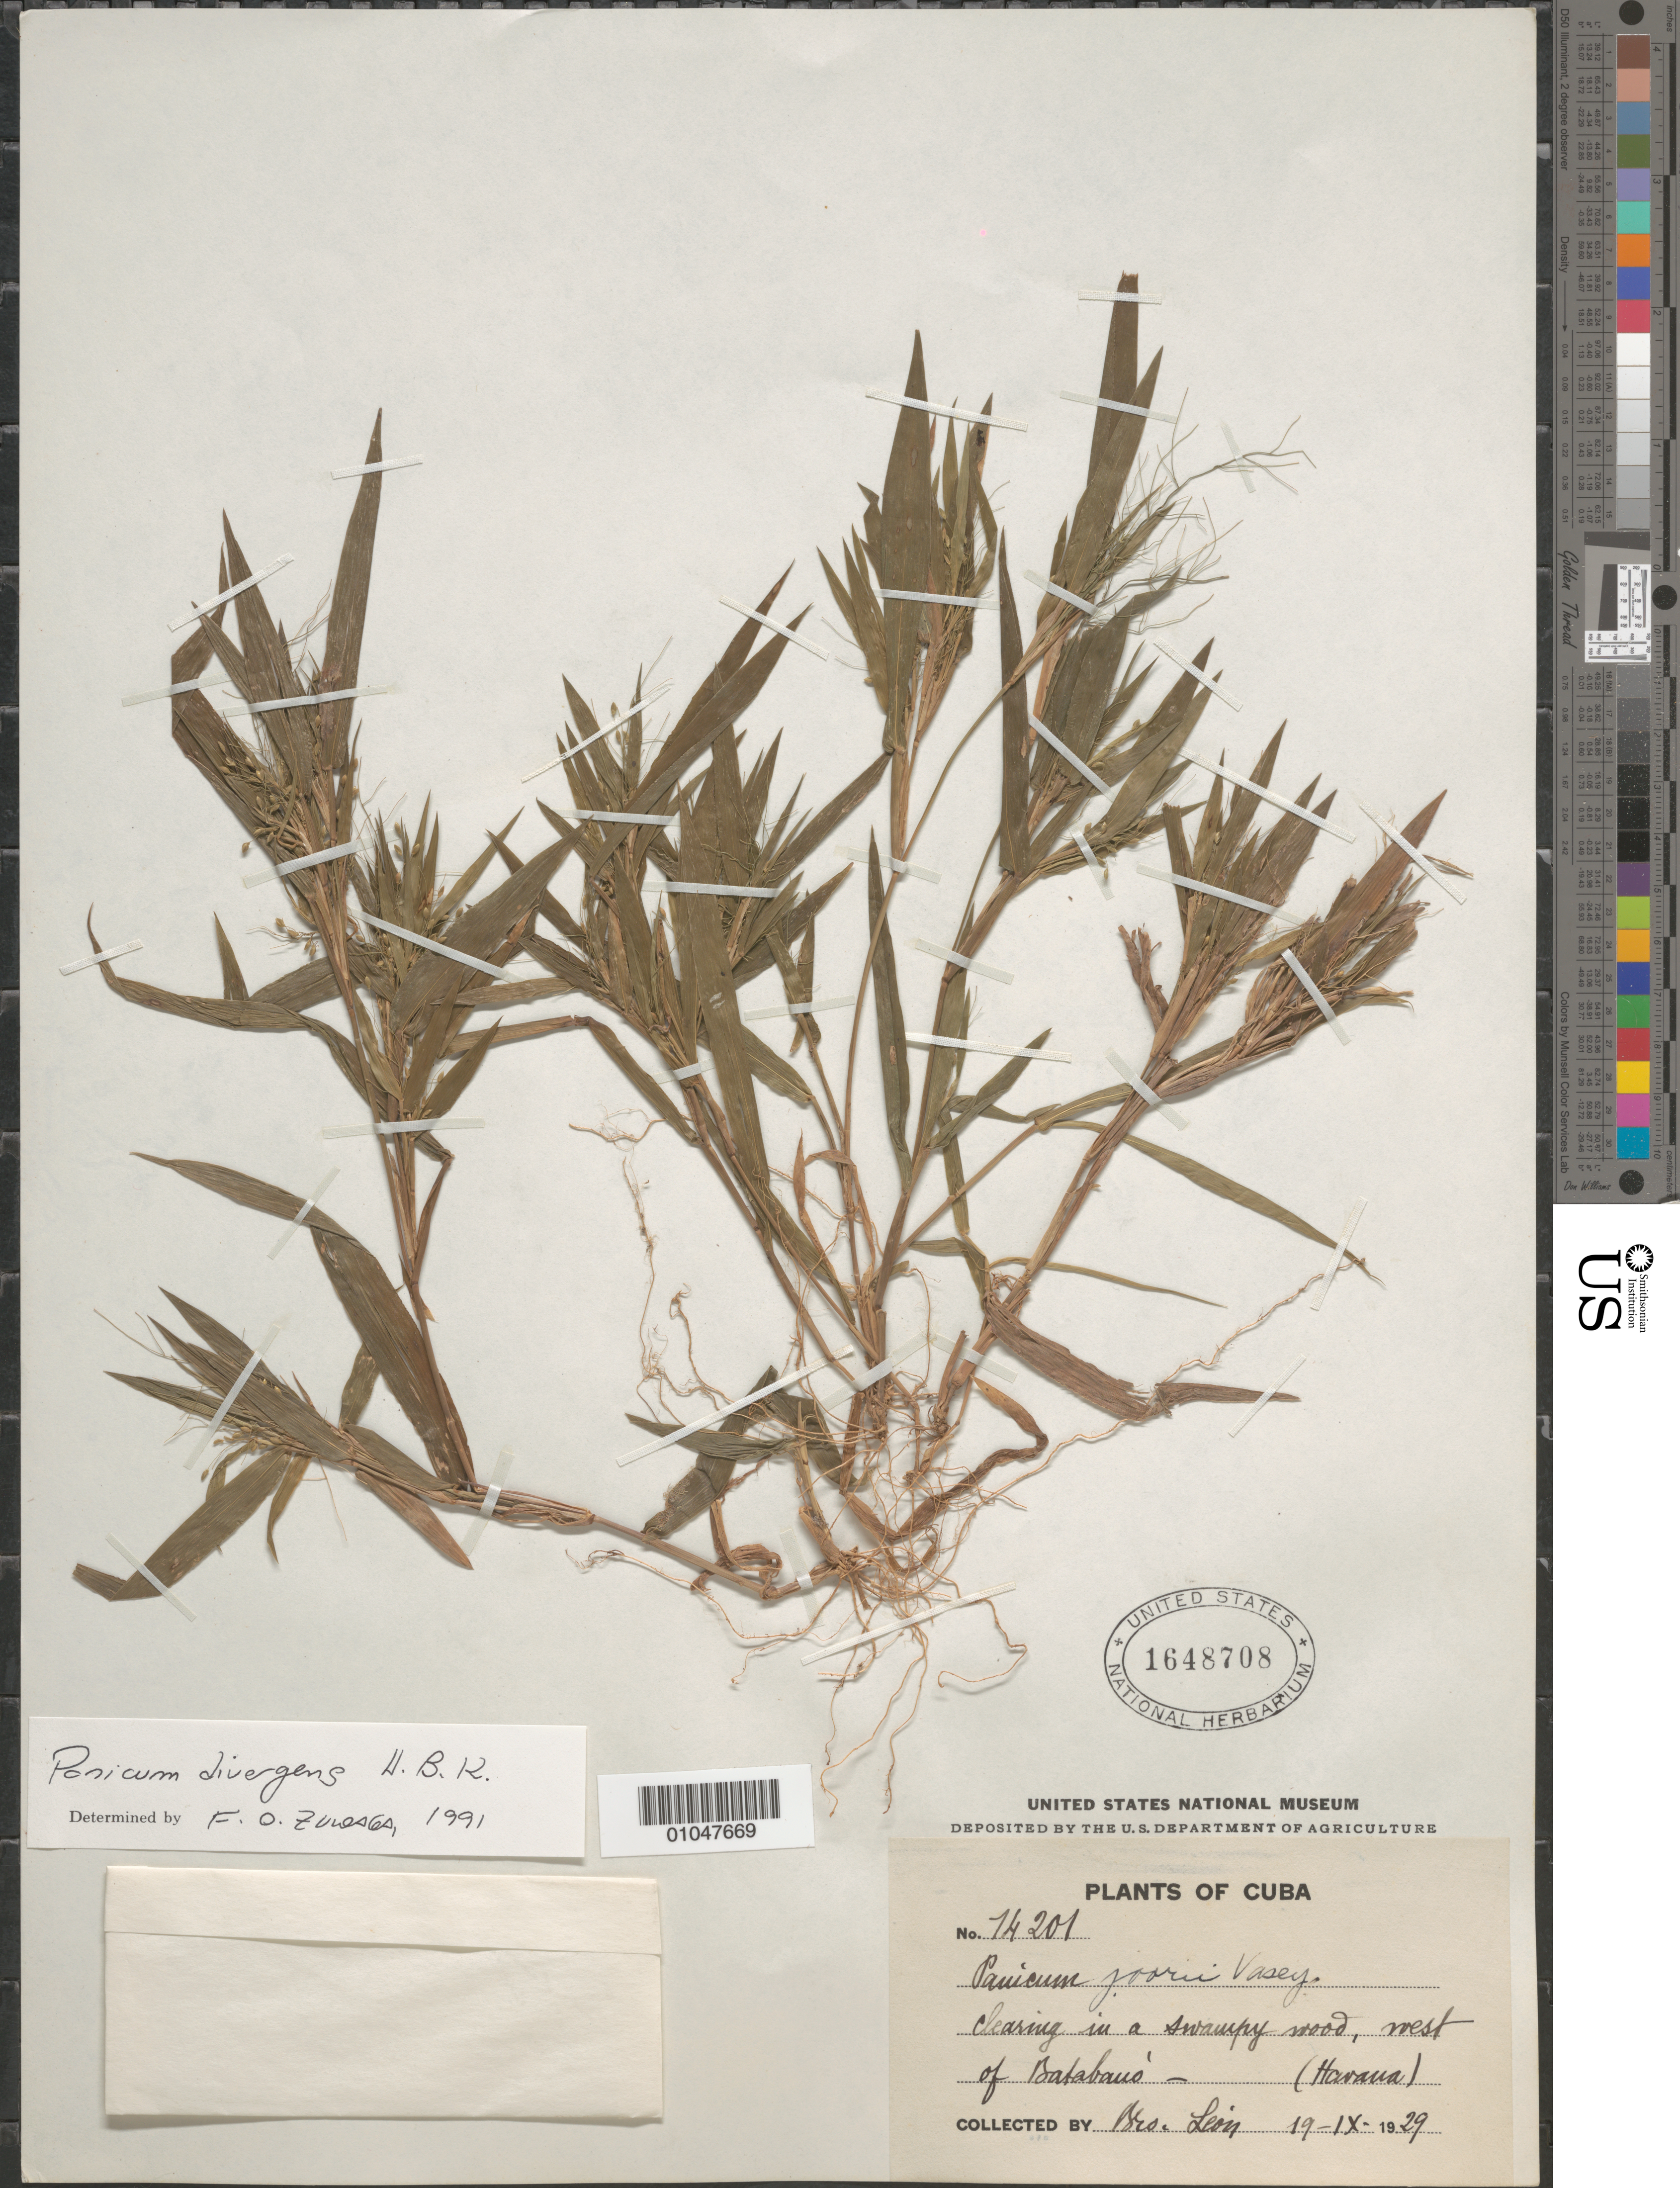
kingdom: Plantae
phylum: Tracheophyta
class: Liliopsida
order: Poales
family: Poaceae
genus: Panicum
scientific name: Panicum divergens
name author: Kunth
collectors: Bro. León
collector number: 14201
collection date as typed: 19 Sep 1929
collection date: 1929-09-19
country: Cuba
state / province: La Habana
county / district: Batabanó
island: Cuba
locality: Clearing in a swampy wood W of Batabano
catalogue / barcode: US 1648708